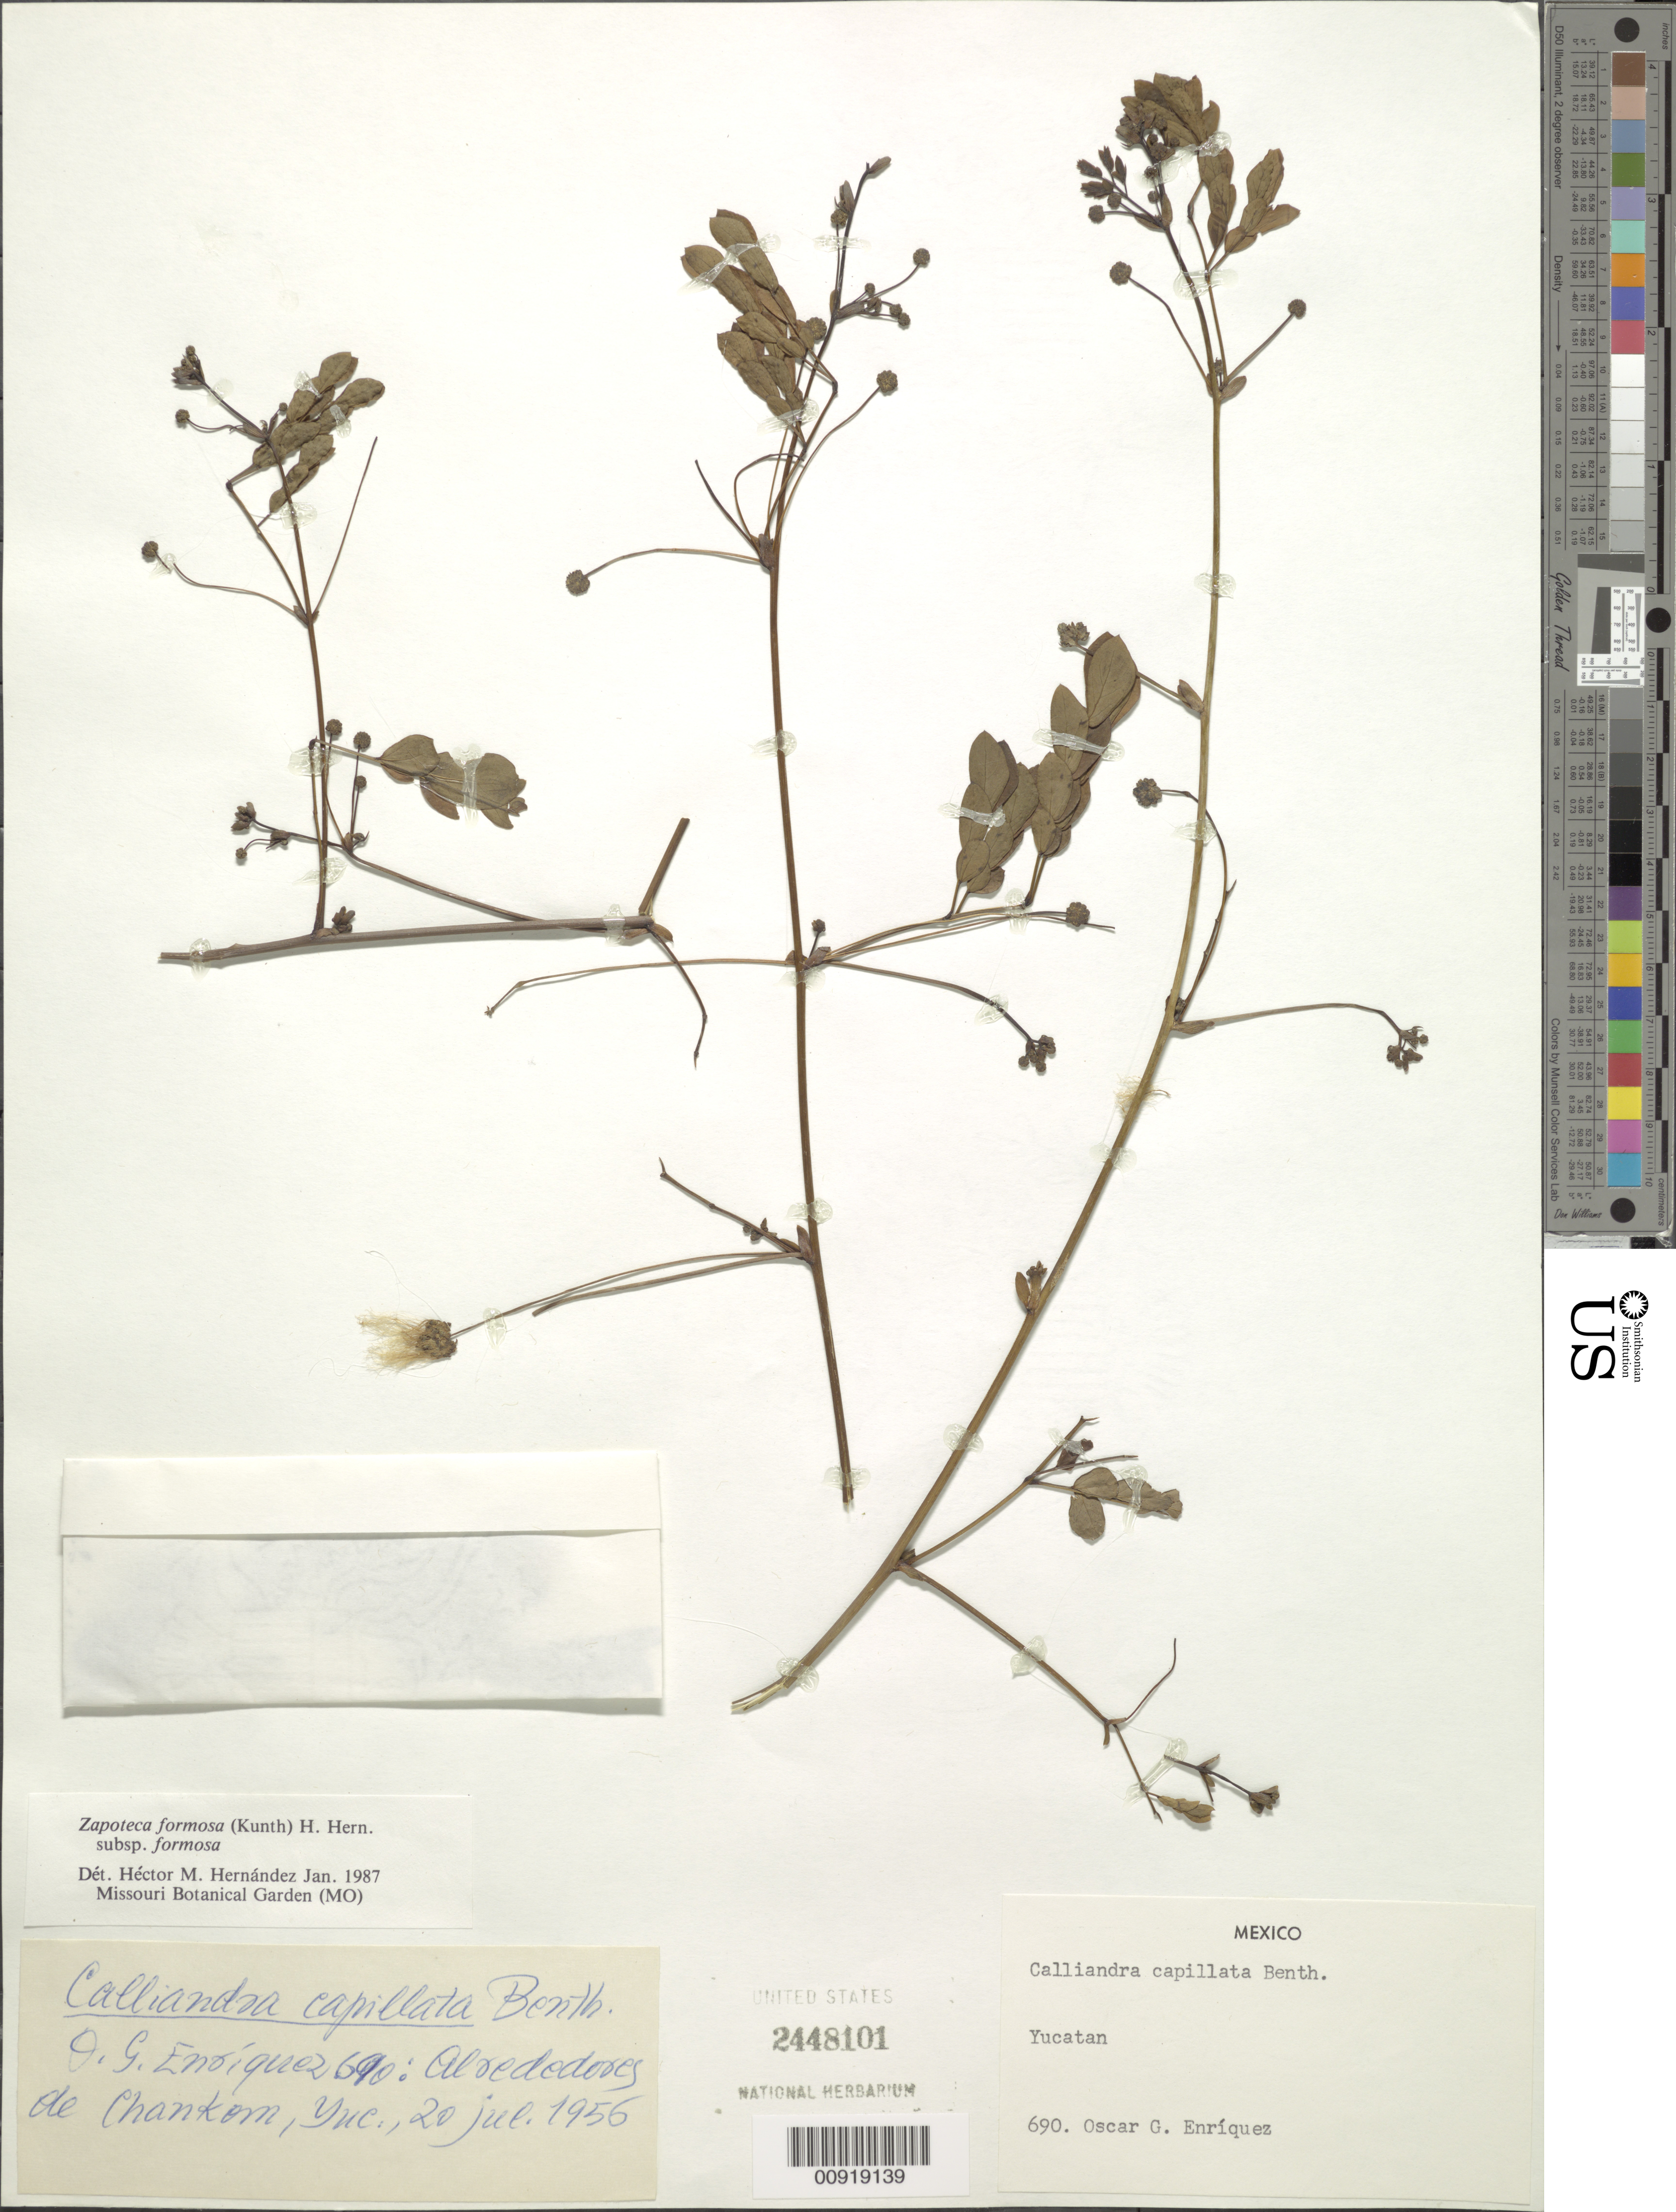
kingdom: Plantae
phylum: Tracheophyta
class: Magnoliopsida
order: Fabales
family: Fabaceae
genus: Zapoteca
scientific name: Zapoteca formosa subsp. formosa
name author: (Kunth) H.M. Hern.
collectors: O. Enriquez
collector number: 690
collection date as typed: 20 Jul 1956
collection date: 1956-07-20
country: Mexico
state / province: Yucatán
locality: Alrededores de Chankom, Yucatán.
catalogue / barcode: US 2448101